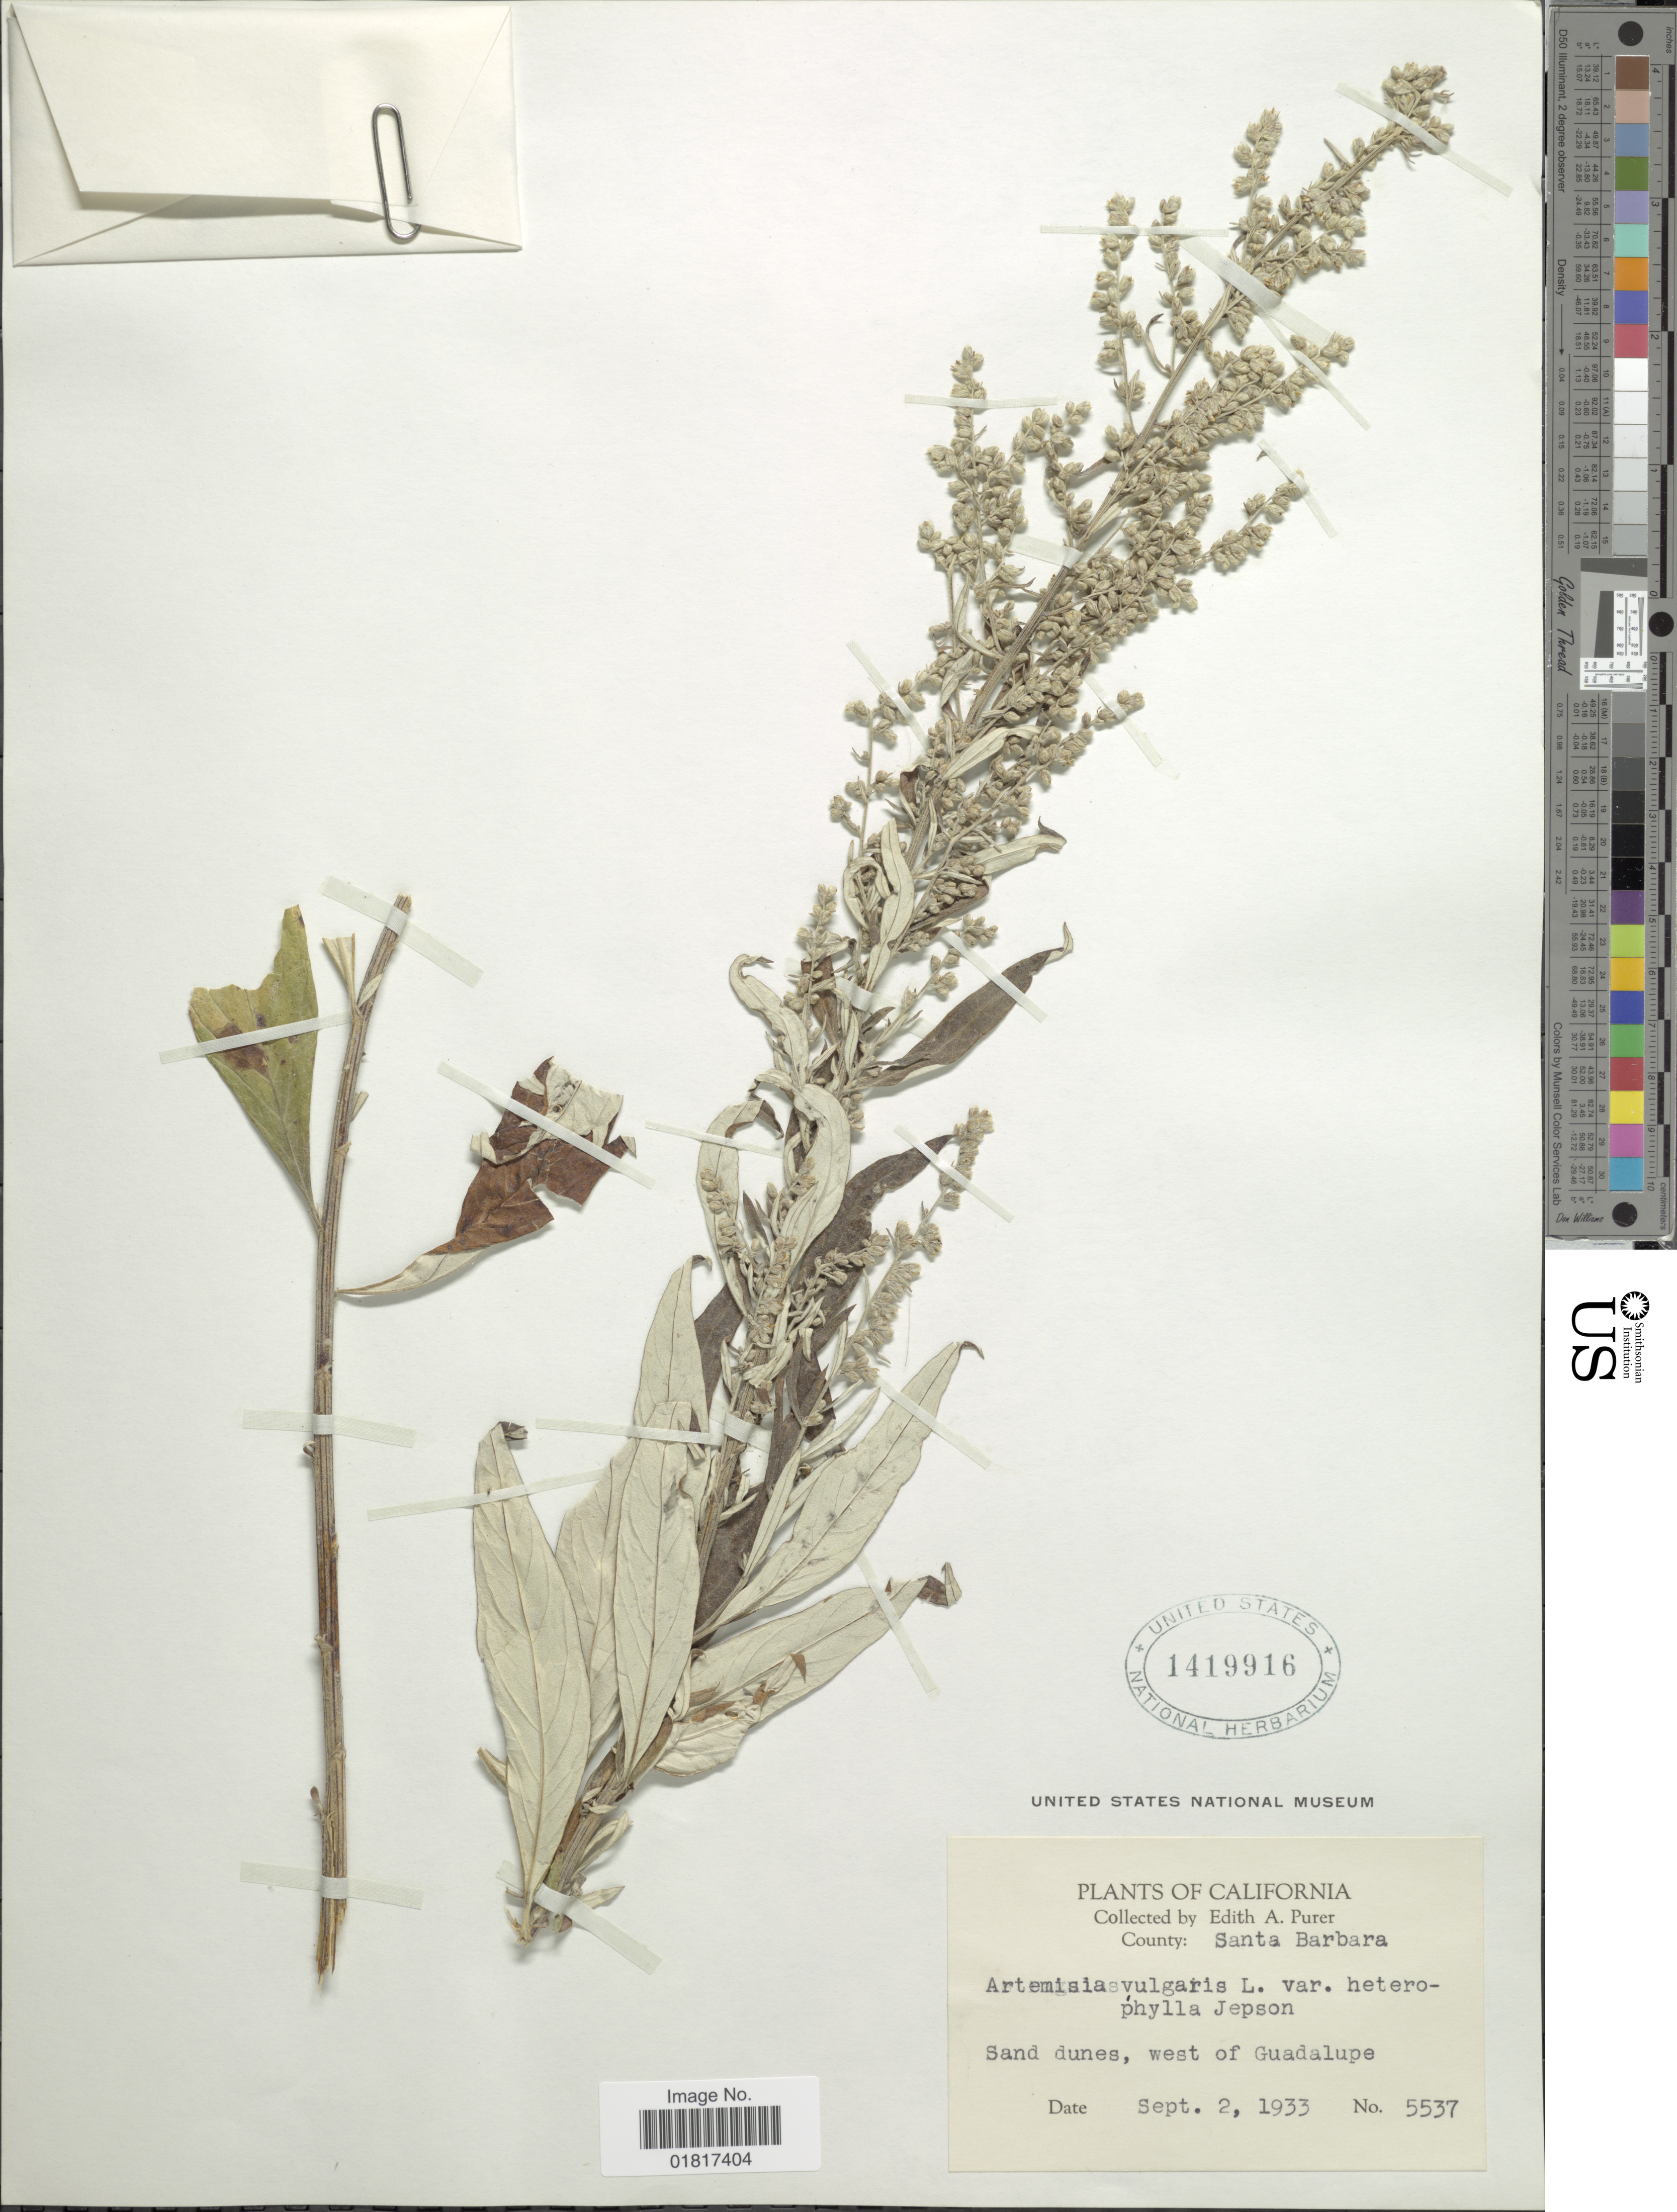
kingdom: Plantae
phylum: Tracheophyta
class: Magnoliopsida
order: Asterales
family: Asteraceae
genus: Artemisia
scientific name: Artemisia vulgaris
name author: L.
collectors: E. Purer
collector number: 5537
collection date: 1933-09-02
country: United States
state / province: California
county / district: Santa Barbara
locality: County: Santa Barbara, Sand dunes, west of Guadalupe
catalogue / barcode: US 1419916